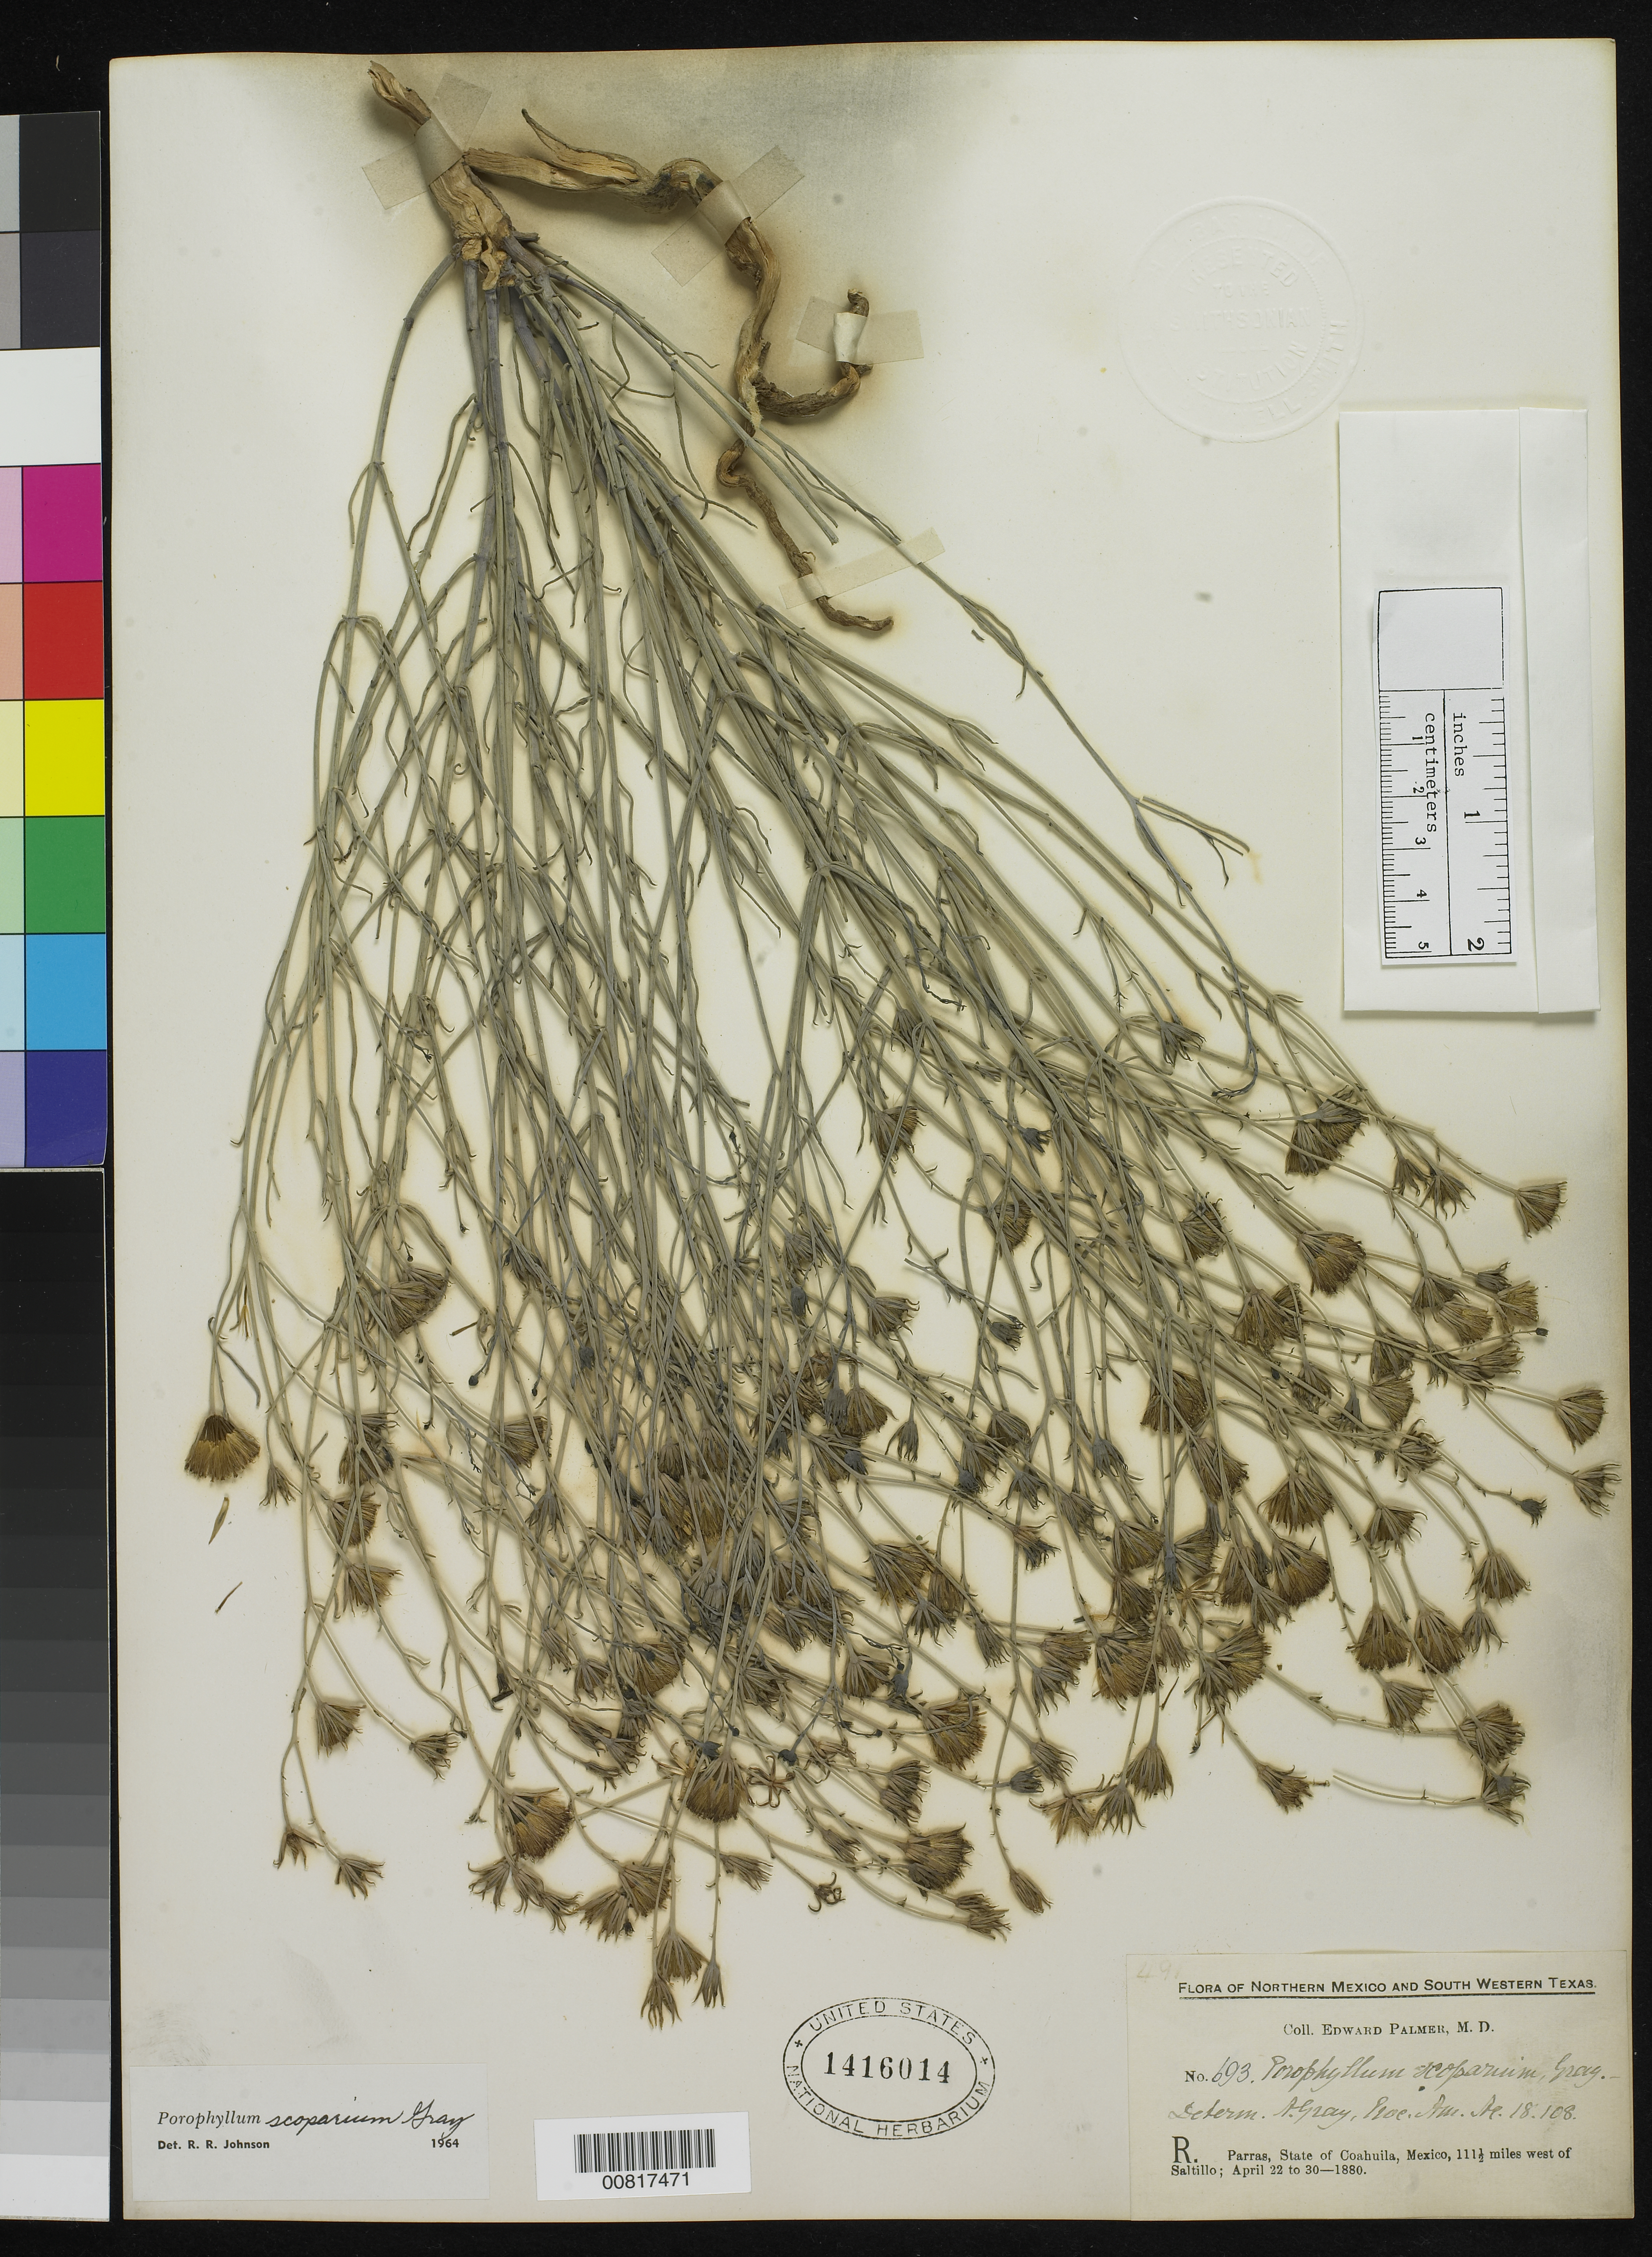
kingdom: Plantae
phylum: Tracheophyta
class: Magnoliopsida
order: Asterales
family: Asteraceae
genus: Porophyllum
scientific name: Porophyllum scoparium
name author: A. Gray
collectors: E. Palmer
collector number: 693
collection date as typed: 22 Apr 1880 to 30 Apr 1880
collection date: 1880-04-22/1880-04-30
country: Mexico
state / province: Coahuila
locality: R. Parras, Coahuila 111½ miles west of Saltillo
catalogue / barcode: US 1416014